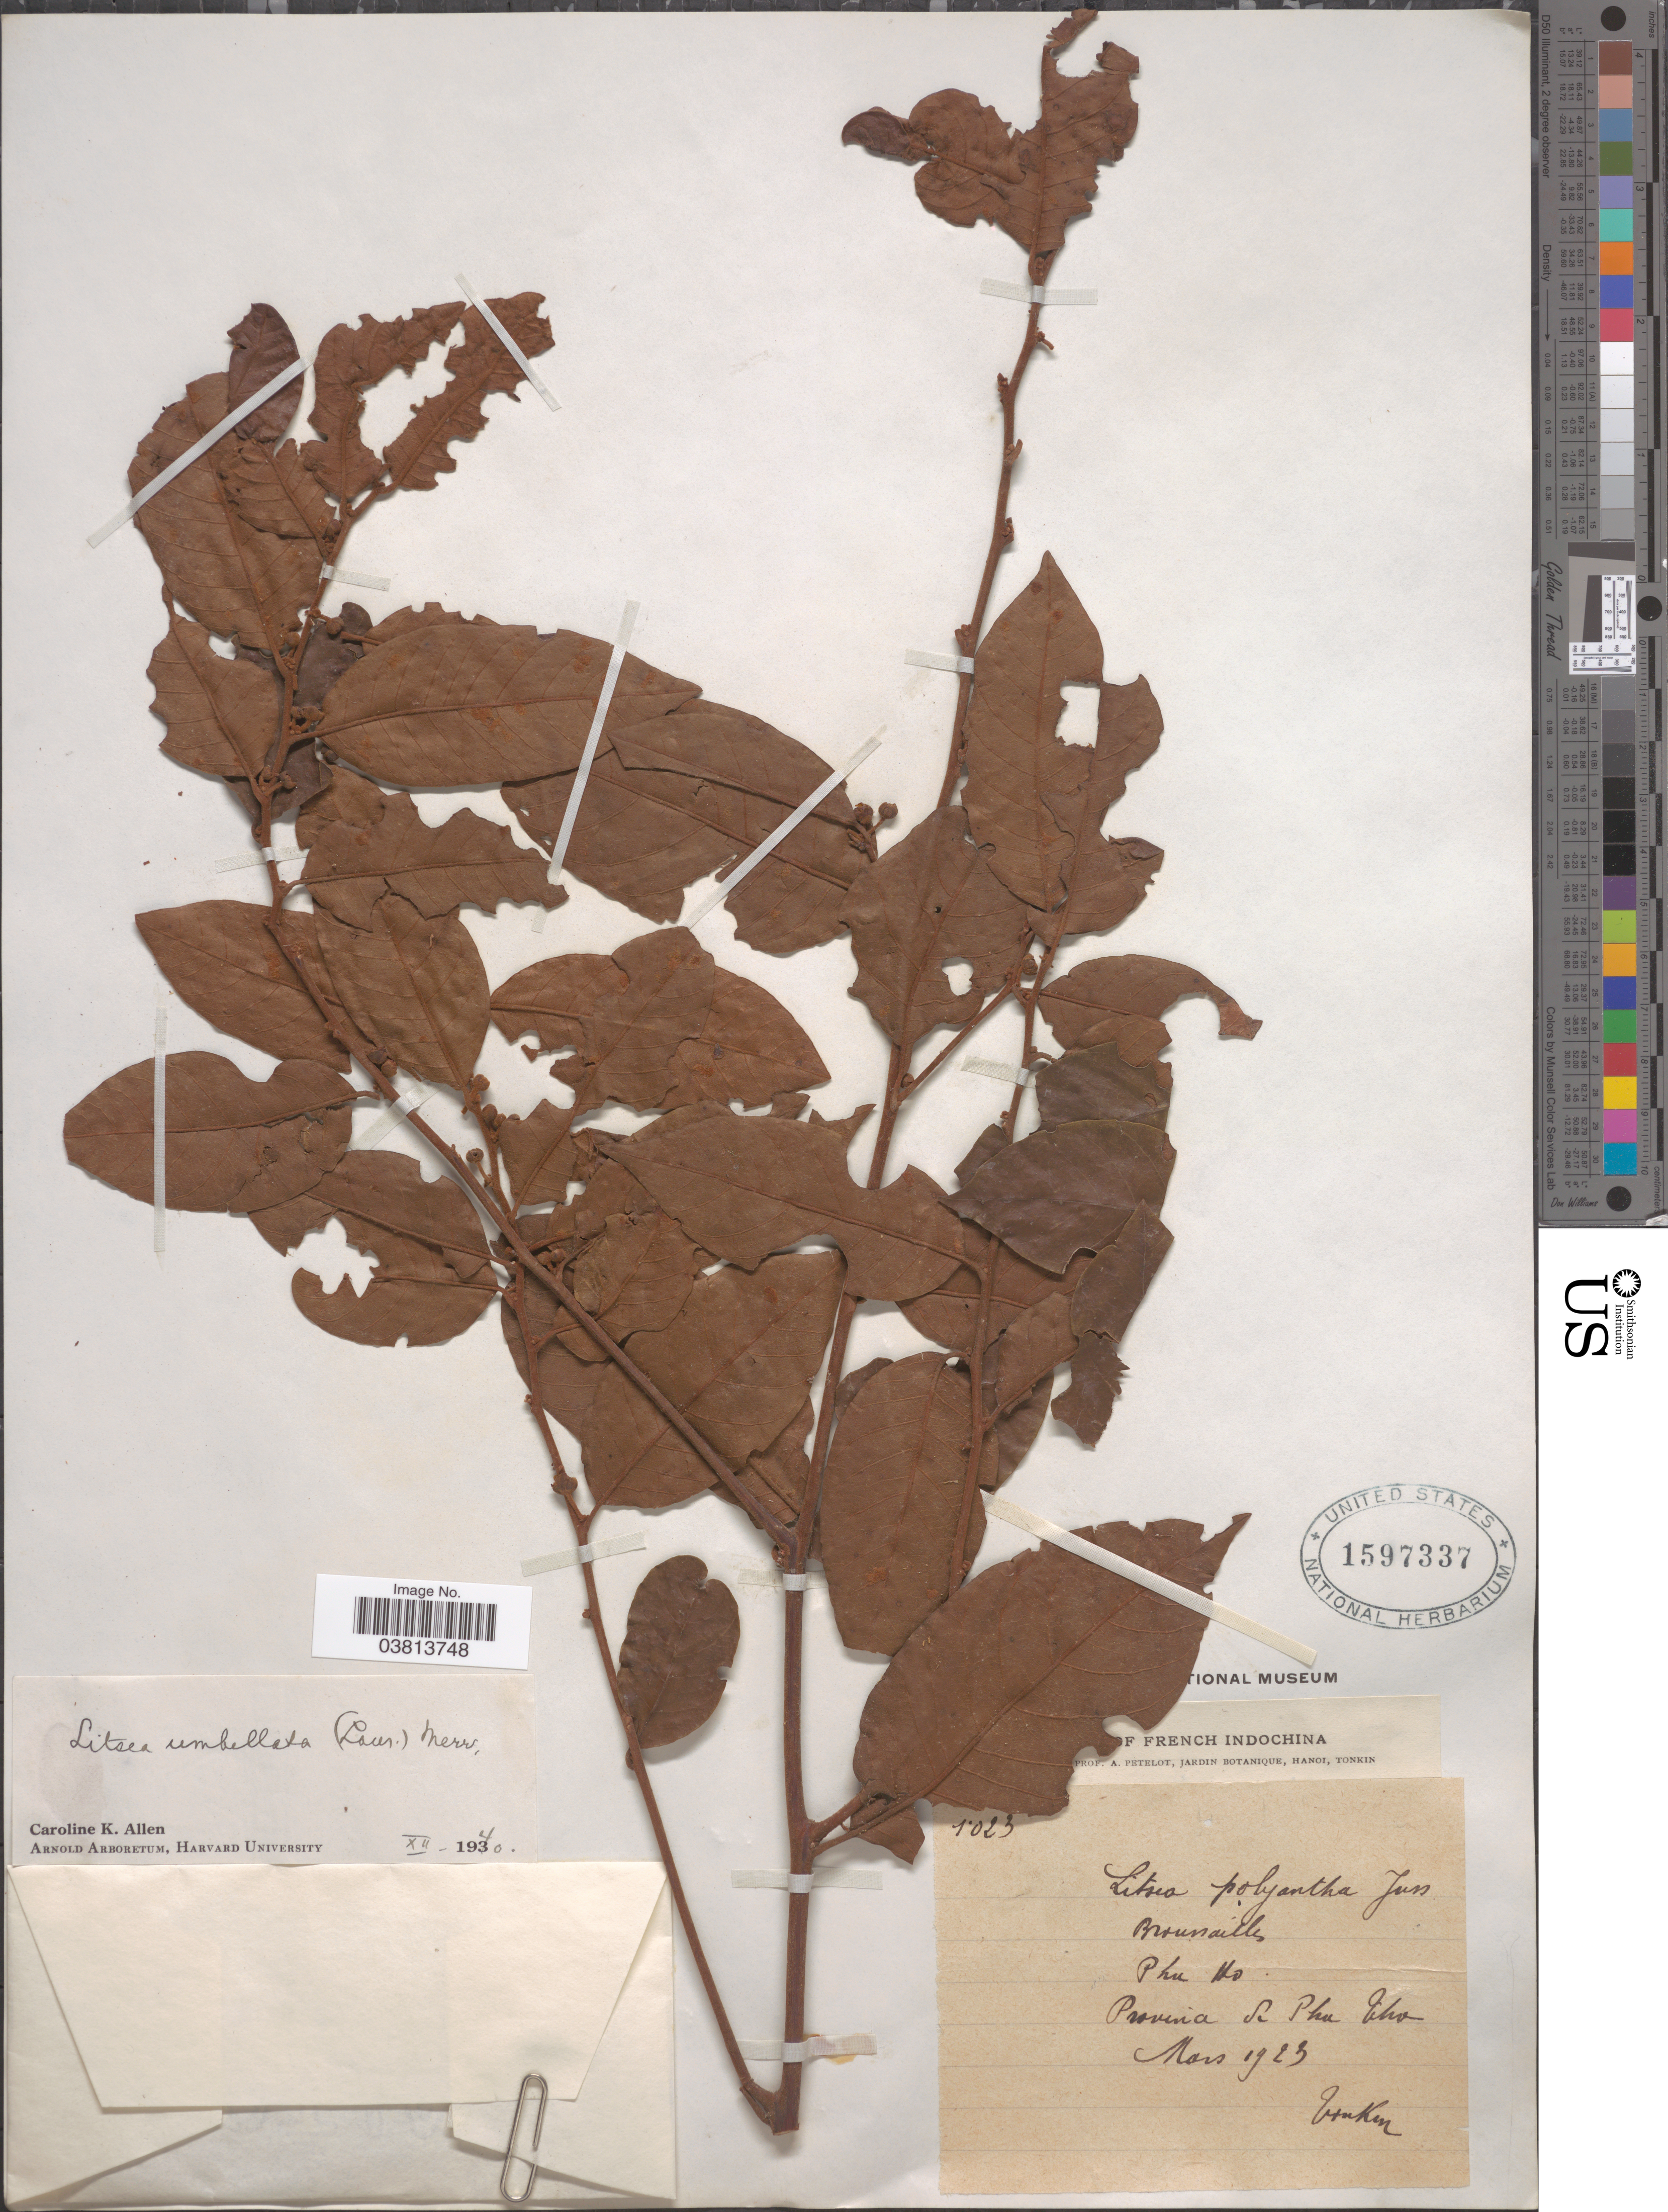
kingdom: Plantae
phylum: Tracheophyta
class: Magnoliopsida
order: Laurales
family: Lauraceae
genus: Litsea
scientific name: Litsea amara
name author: Blume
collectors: P. A. Pételot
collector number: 1023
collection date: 1923-03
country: Vietnam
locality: French Indochina. Phu Ho. Provincia Si Phu Tho.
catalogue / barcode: US 1597337